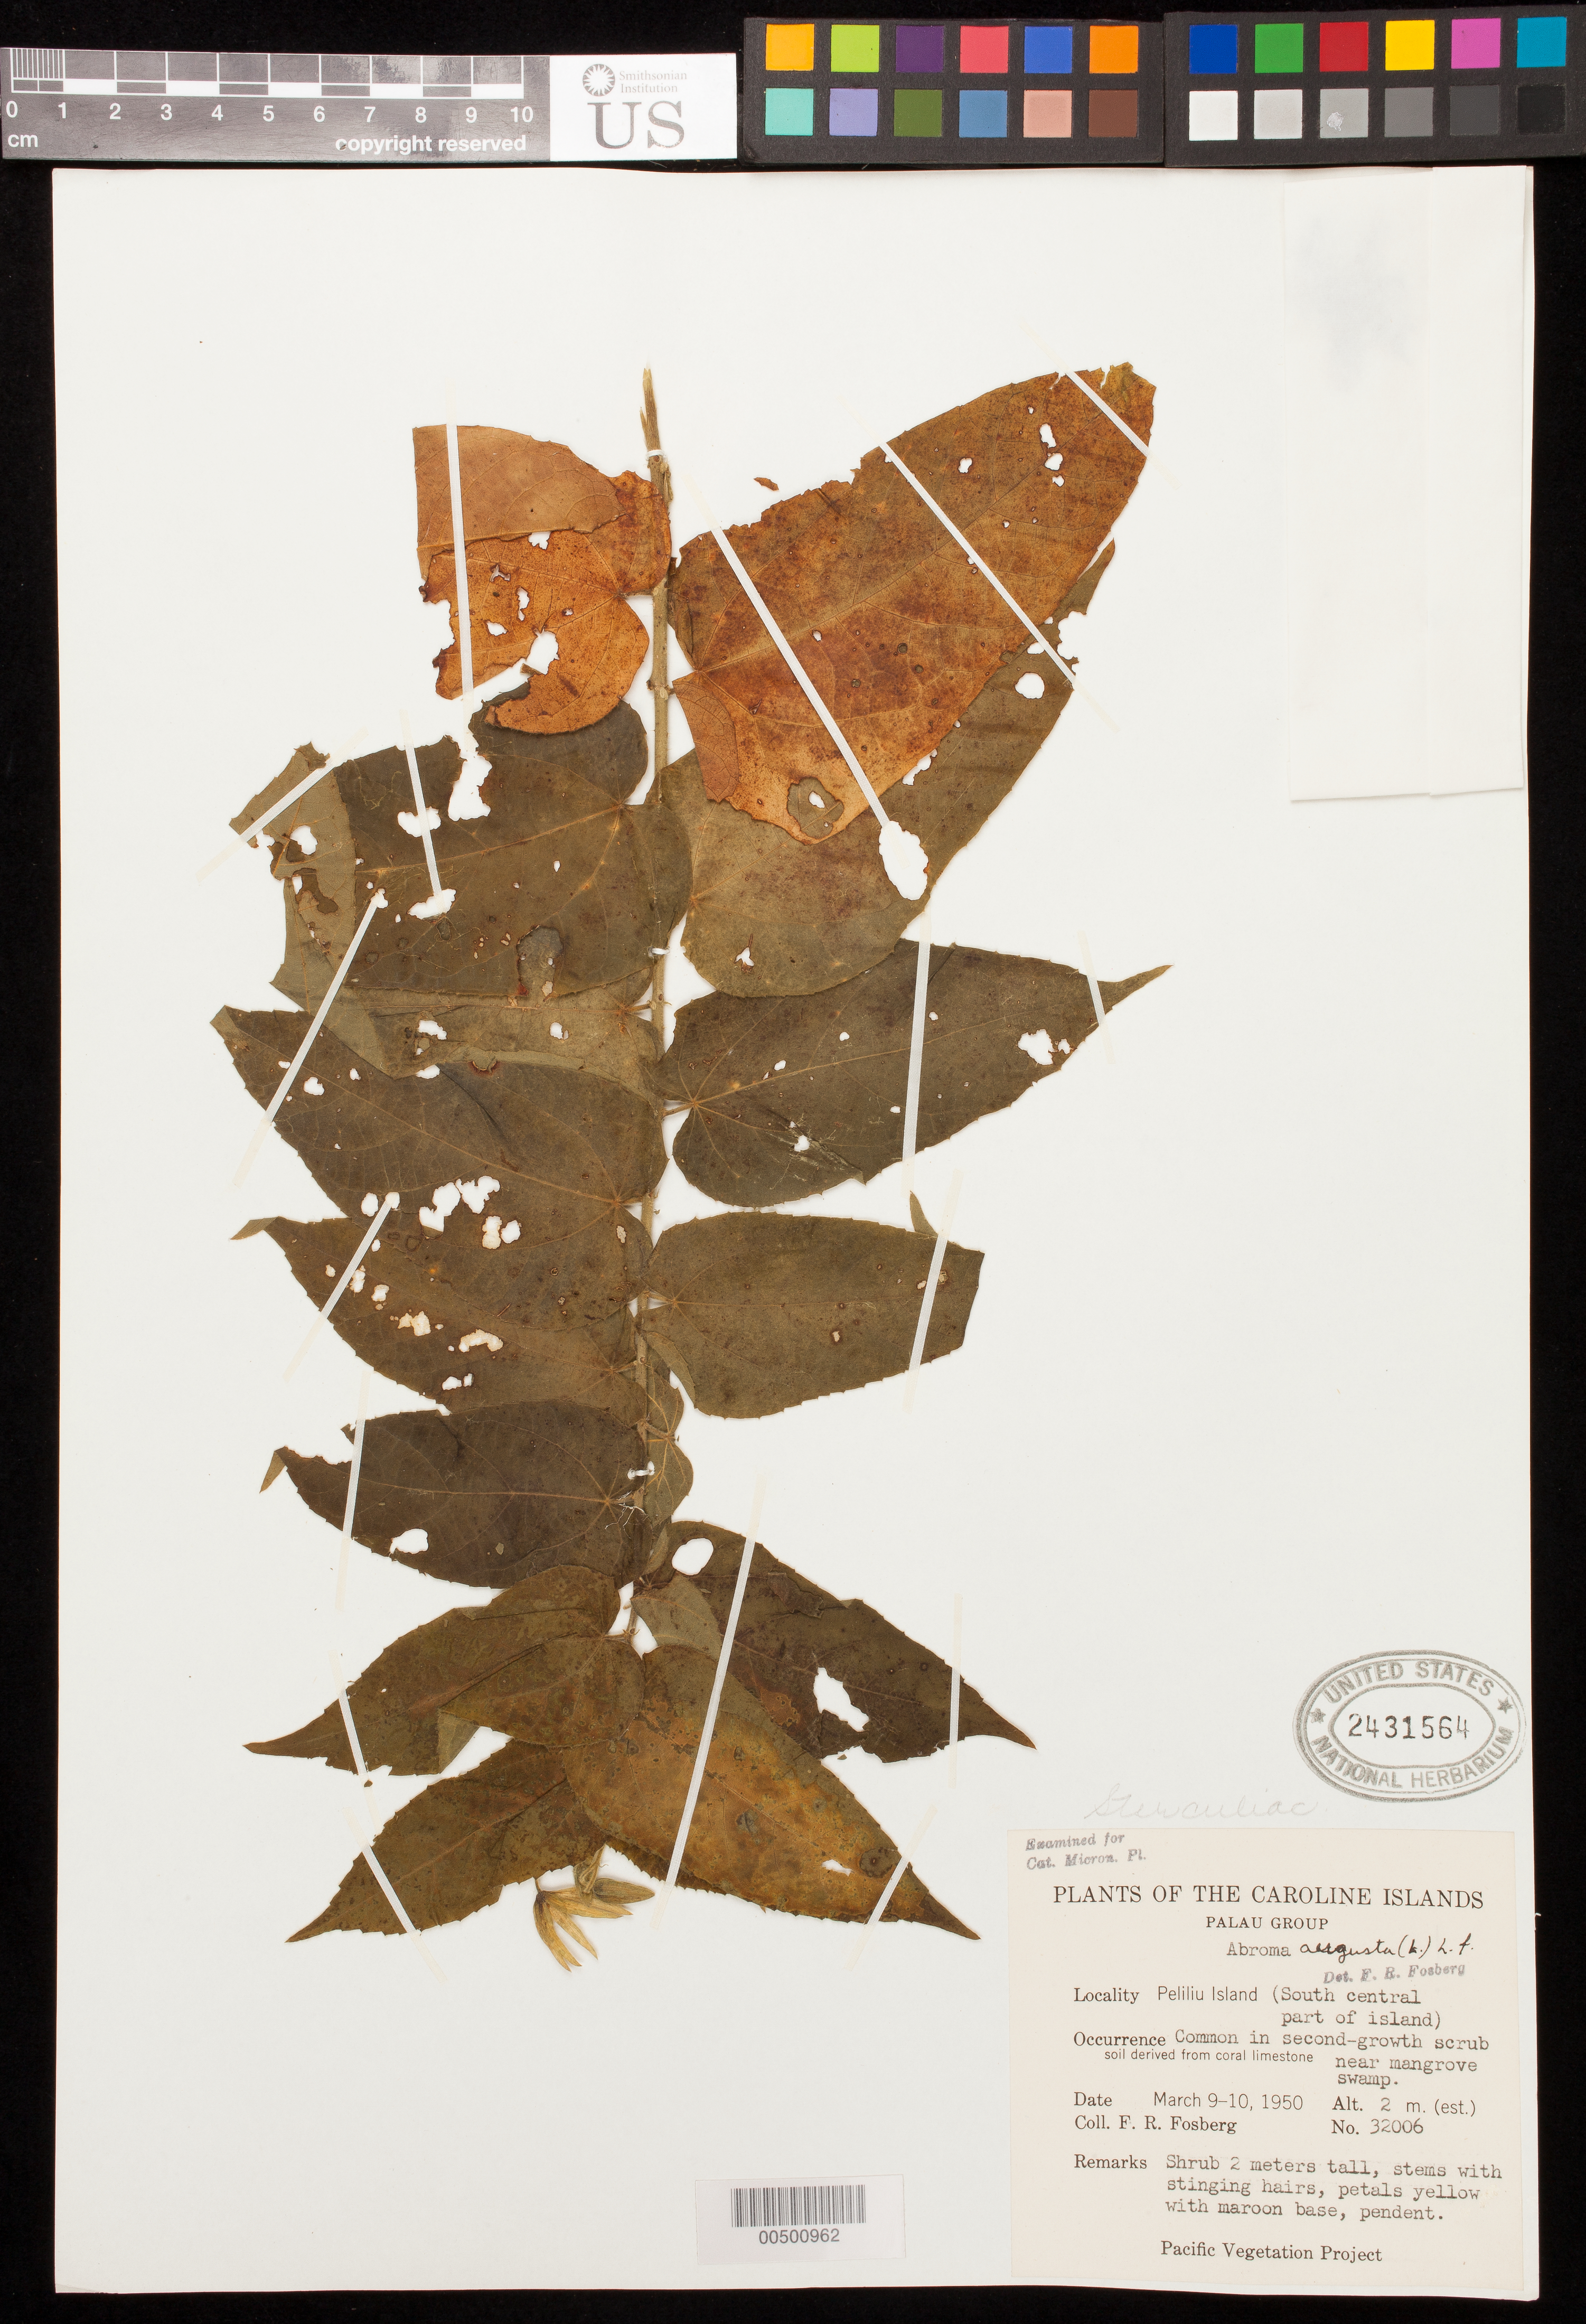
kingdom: Plantae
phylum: Tracheophyta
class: Magnoliopsida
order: Malvales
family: Malvaceae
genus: Abroma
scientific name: Abroma augusta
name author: (L.) L. f.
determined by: Fosberg, F. R.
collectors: F. R. Fosberg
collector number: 32006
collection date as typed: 09 Mar 1950 to 10 Mar 1950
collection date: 1950-03-09/1950-03-10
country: Palau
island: Beliliou [Peleliu]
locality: Peliliu I. (= Peleliu I.). South central part of island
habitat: Second growth scrub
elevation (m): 2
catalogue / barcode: US 2431564